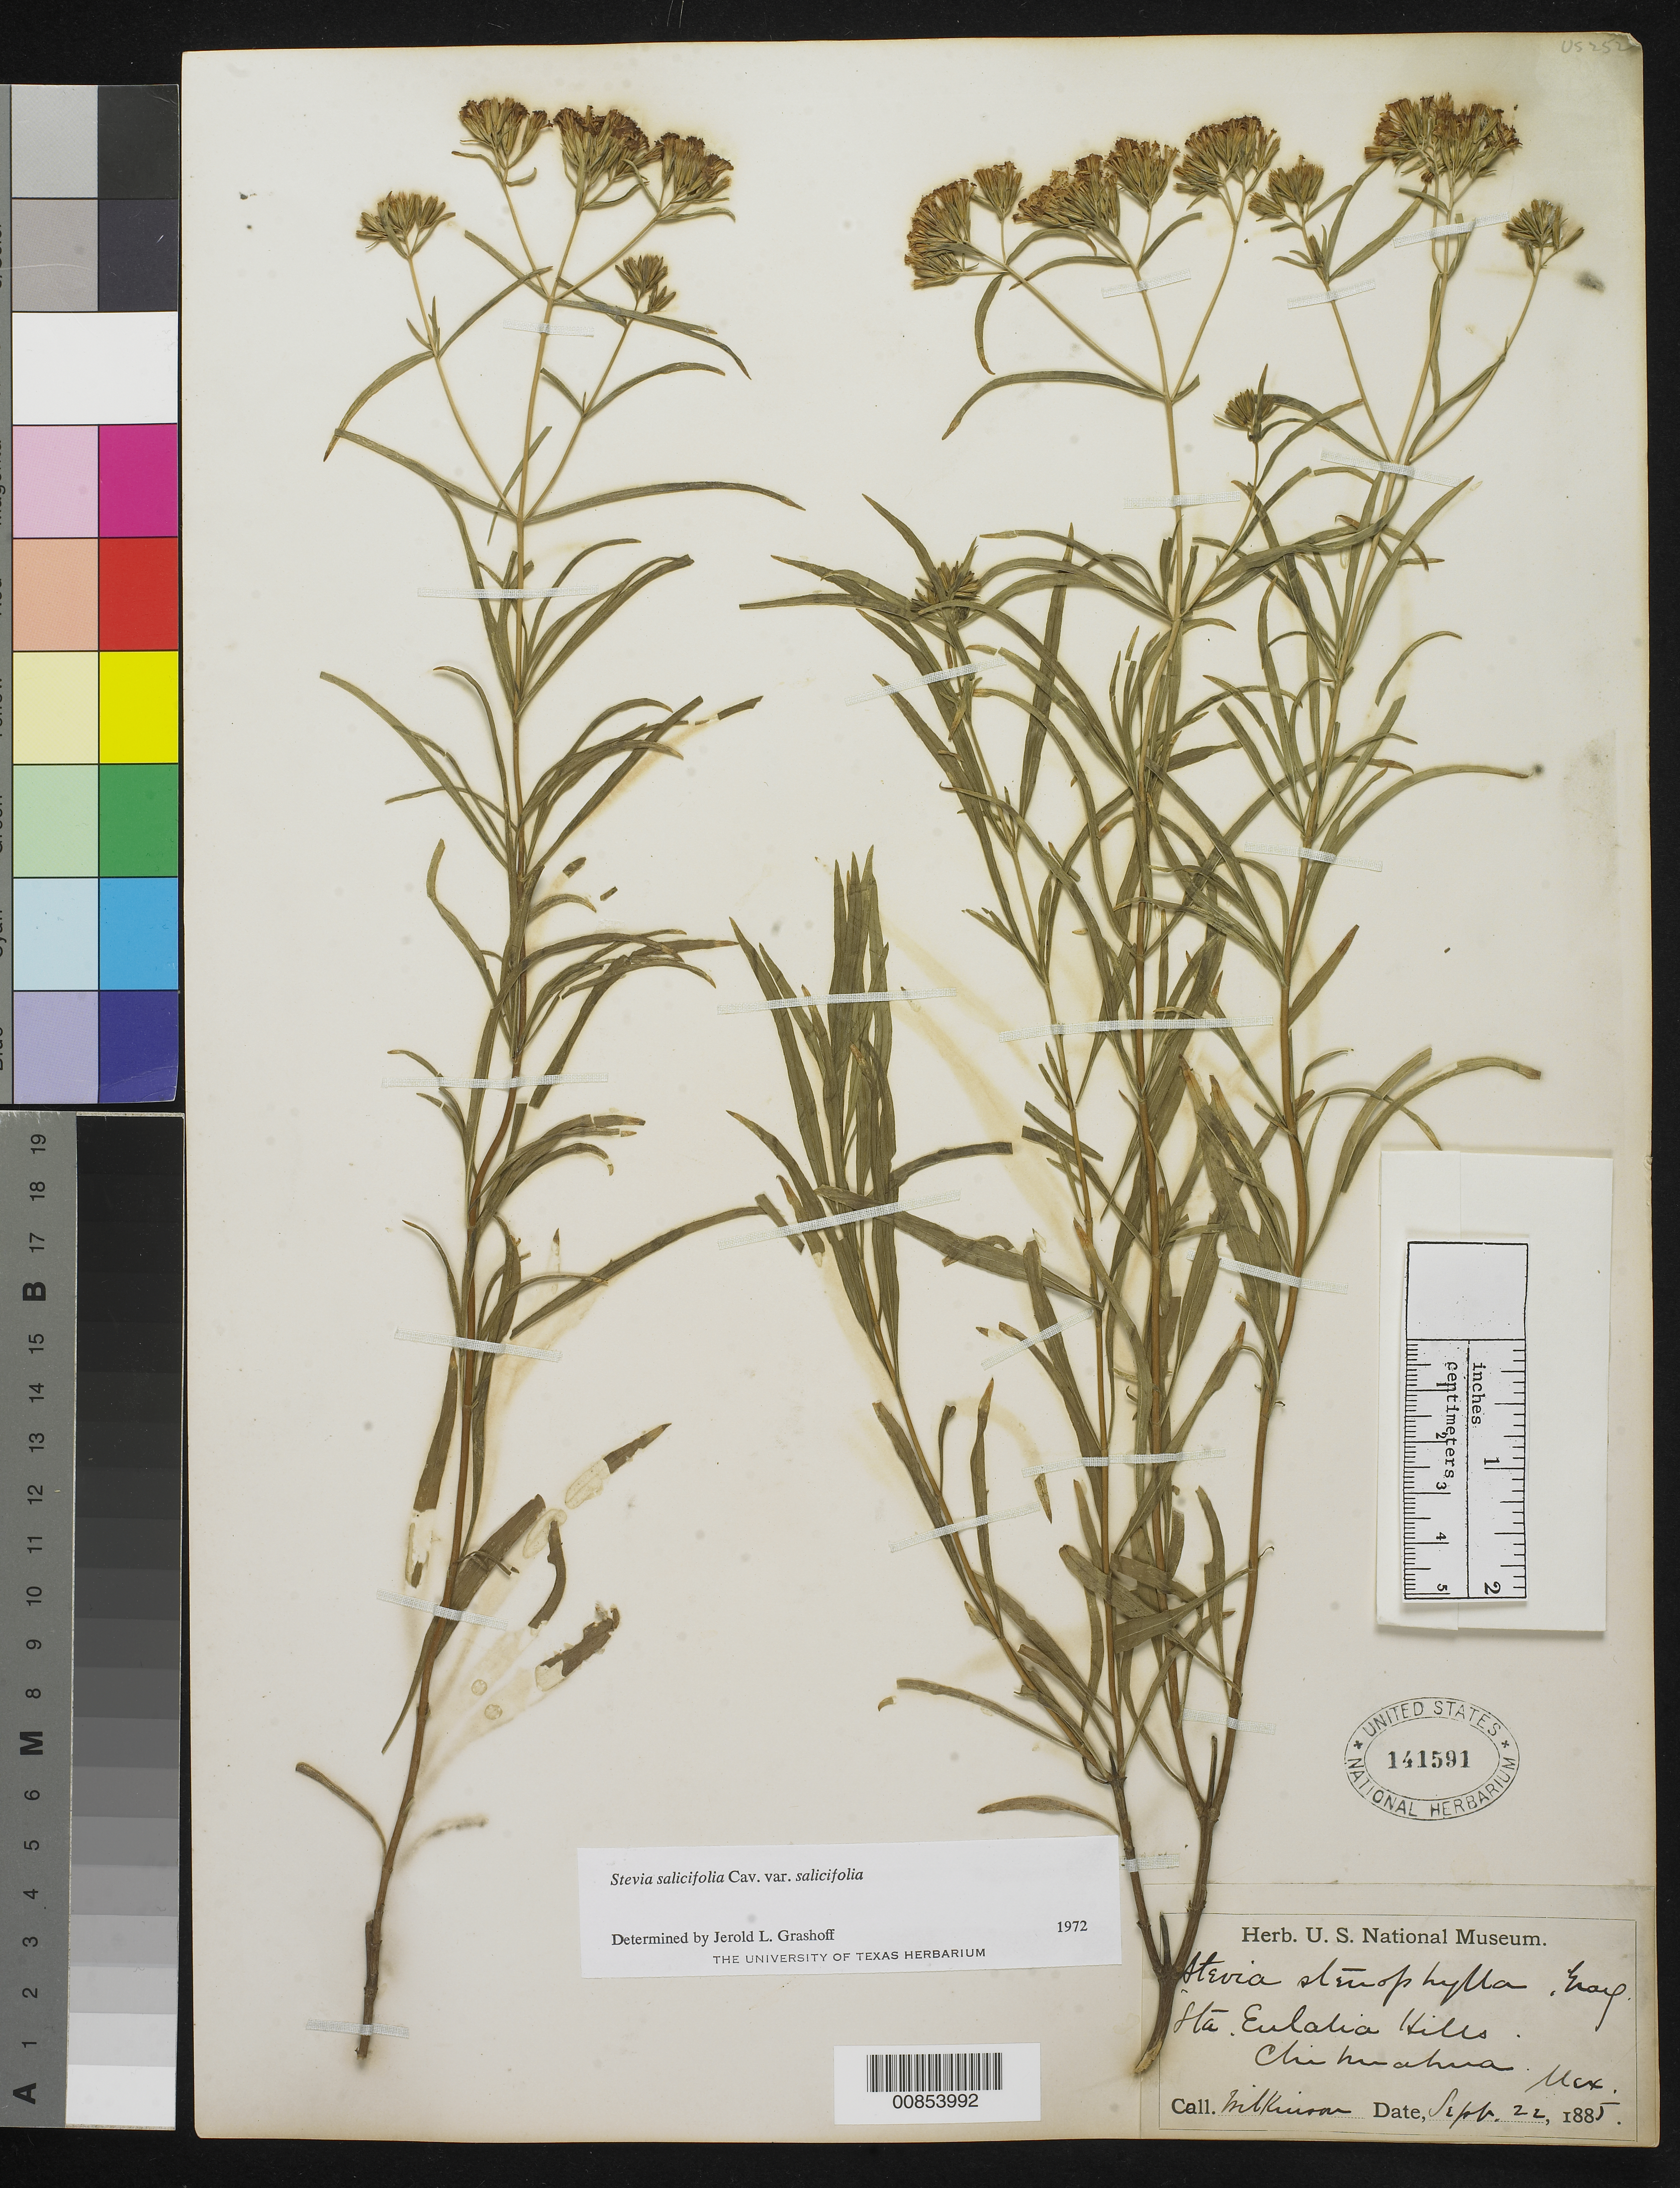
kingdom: Plantae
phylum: Tracheophyta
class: Magnoliopsida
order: Asterales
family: Asteraceae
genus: Stevia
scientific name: Stevia salicifolia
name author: Cav.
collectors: E. Wilkinson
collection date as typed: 22 Sep 1885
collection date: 1885-09-22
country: Mexico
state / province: Chihuahua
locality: Sta. Eulalia Hills, Chihuahua.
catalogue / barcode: US 141591